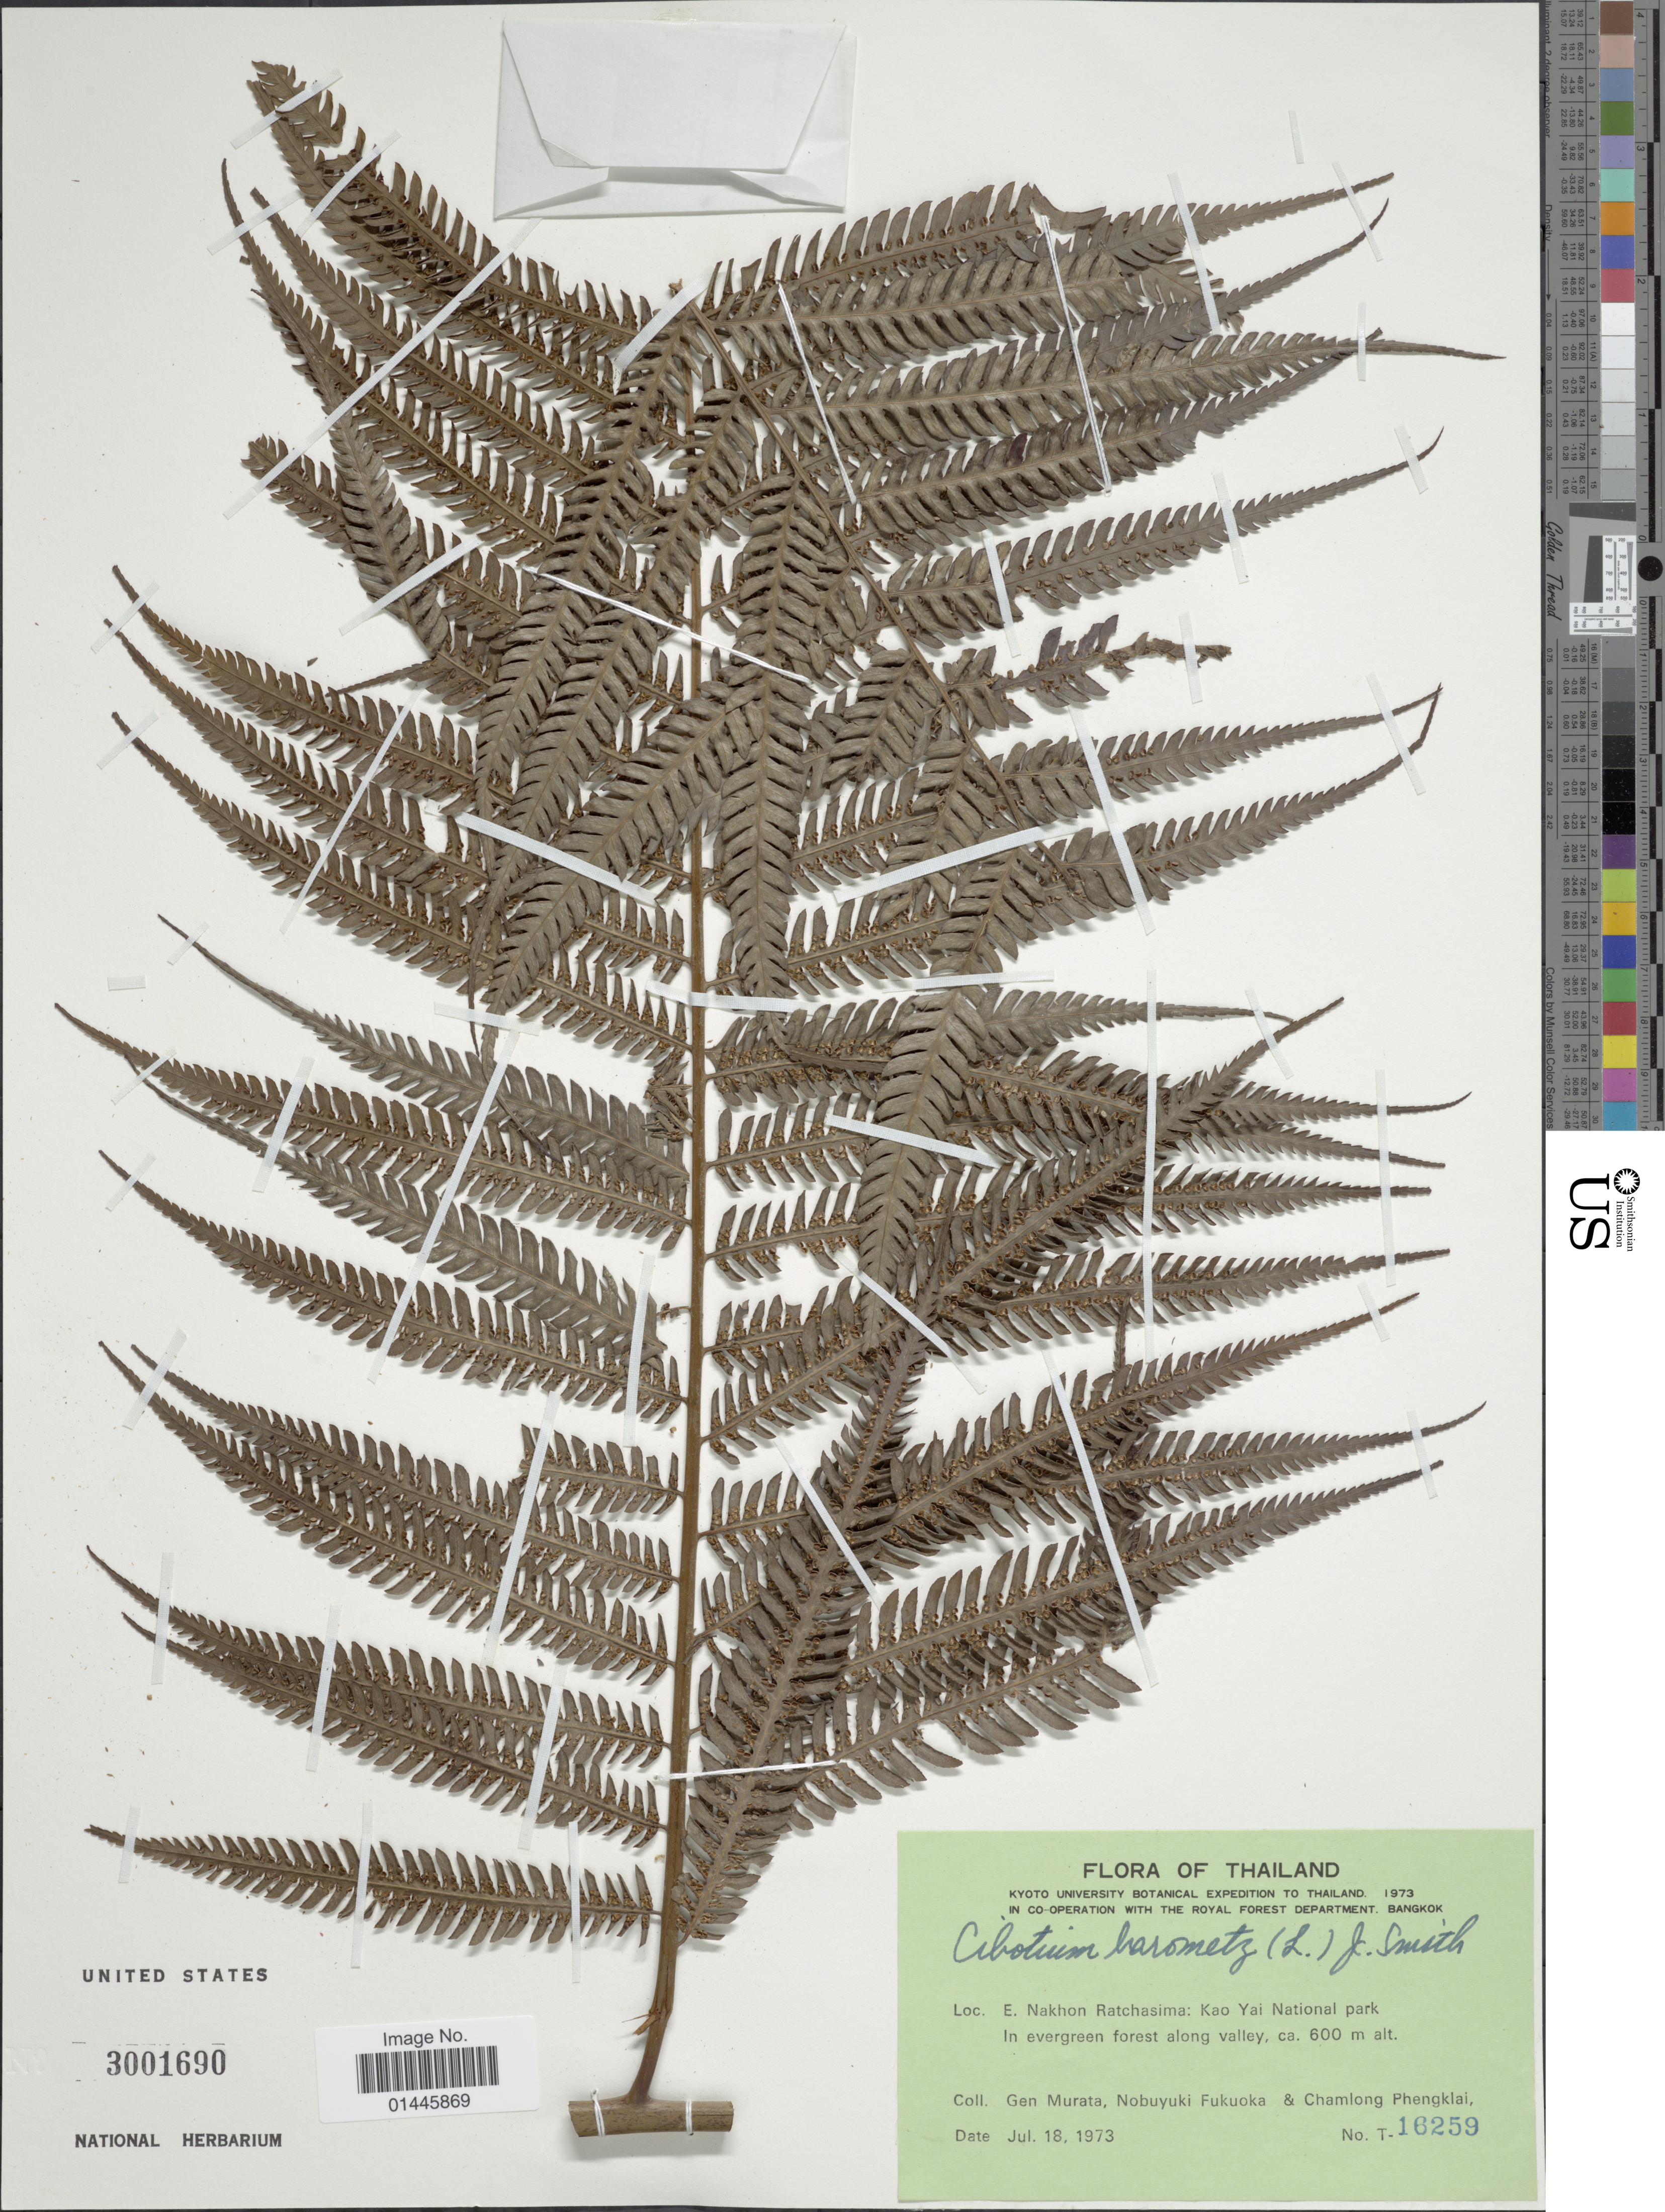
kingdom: Plantae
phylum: Tracheophyta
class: Polypodiopsida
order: Cyatheales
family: Cibotiaceae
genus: Cibotium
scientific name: Cibotium barometz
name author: (L.) J. Sm.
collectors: G. Murata, N. Fukuoka & C. Phengklai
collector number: T16259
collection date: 1973-07-18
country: Thailand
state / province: Nakhon Ratchasima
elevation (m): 600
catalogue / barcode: US 3001690